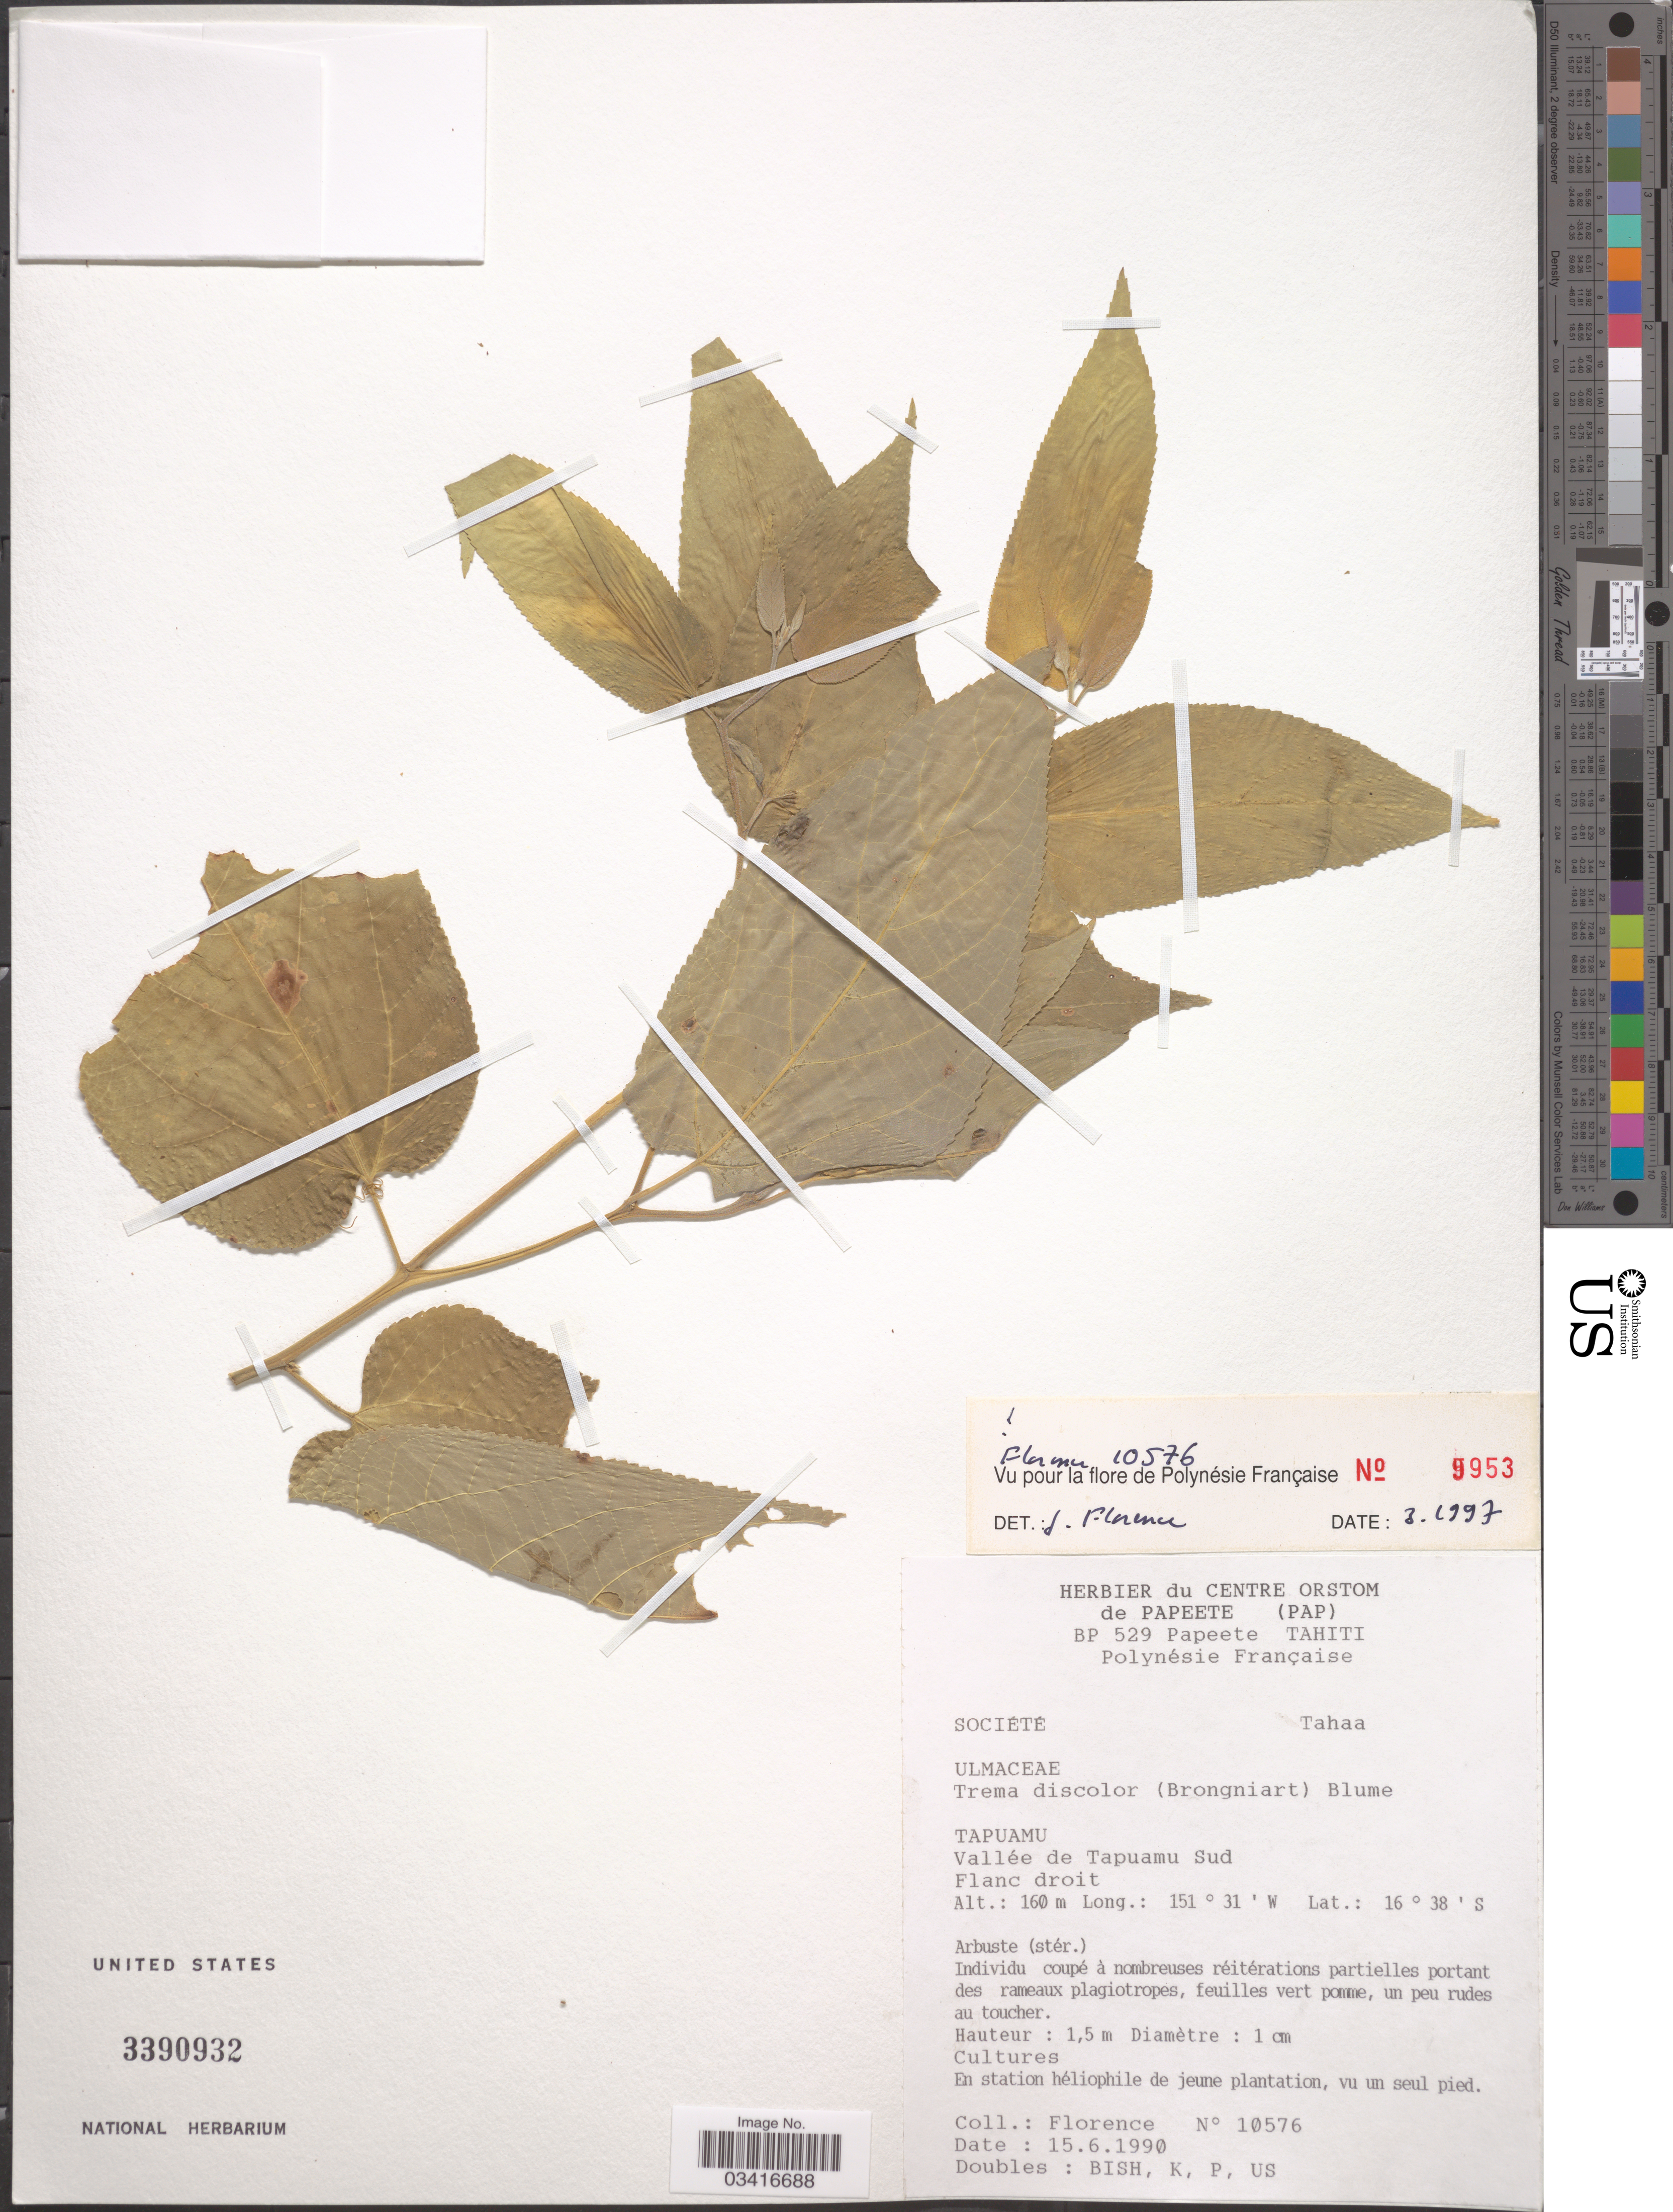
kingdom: Plantae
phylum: Tracheophyta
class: Magnoliopsida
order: Rosales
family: Cannabaceae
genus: Trema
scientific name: Trema discolor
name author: Blume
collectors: -. Florence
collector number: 10576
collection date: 1990-06-15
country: French Polynesia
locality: Polynésie Française [unsure placement] Societe Tahaa. Tapuamu. Vallée de Tapuamu Sud. Flanc droit.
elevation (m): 160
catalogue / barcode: US 3390932